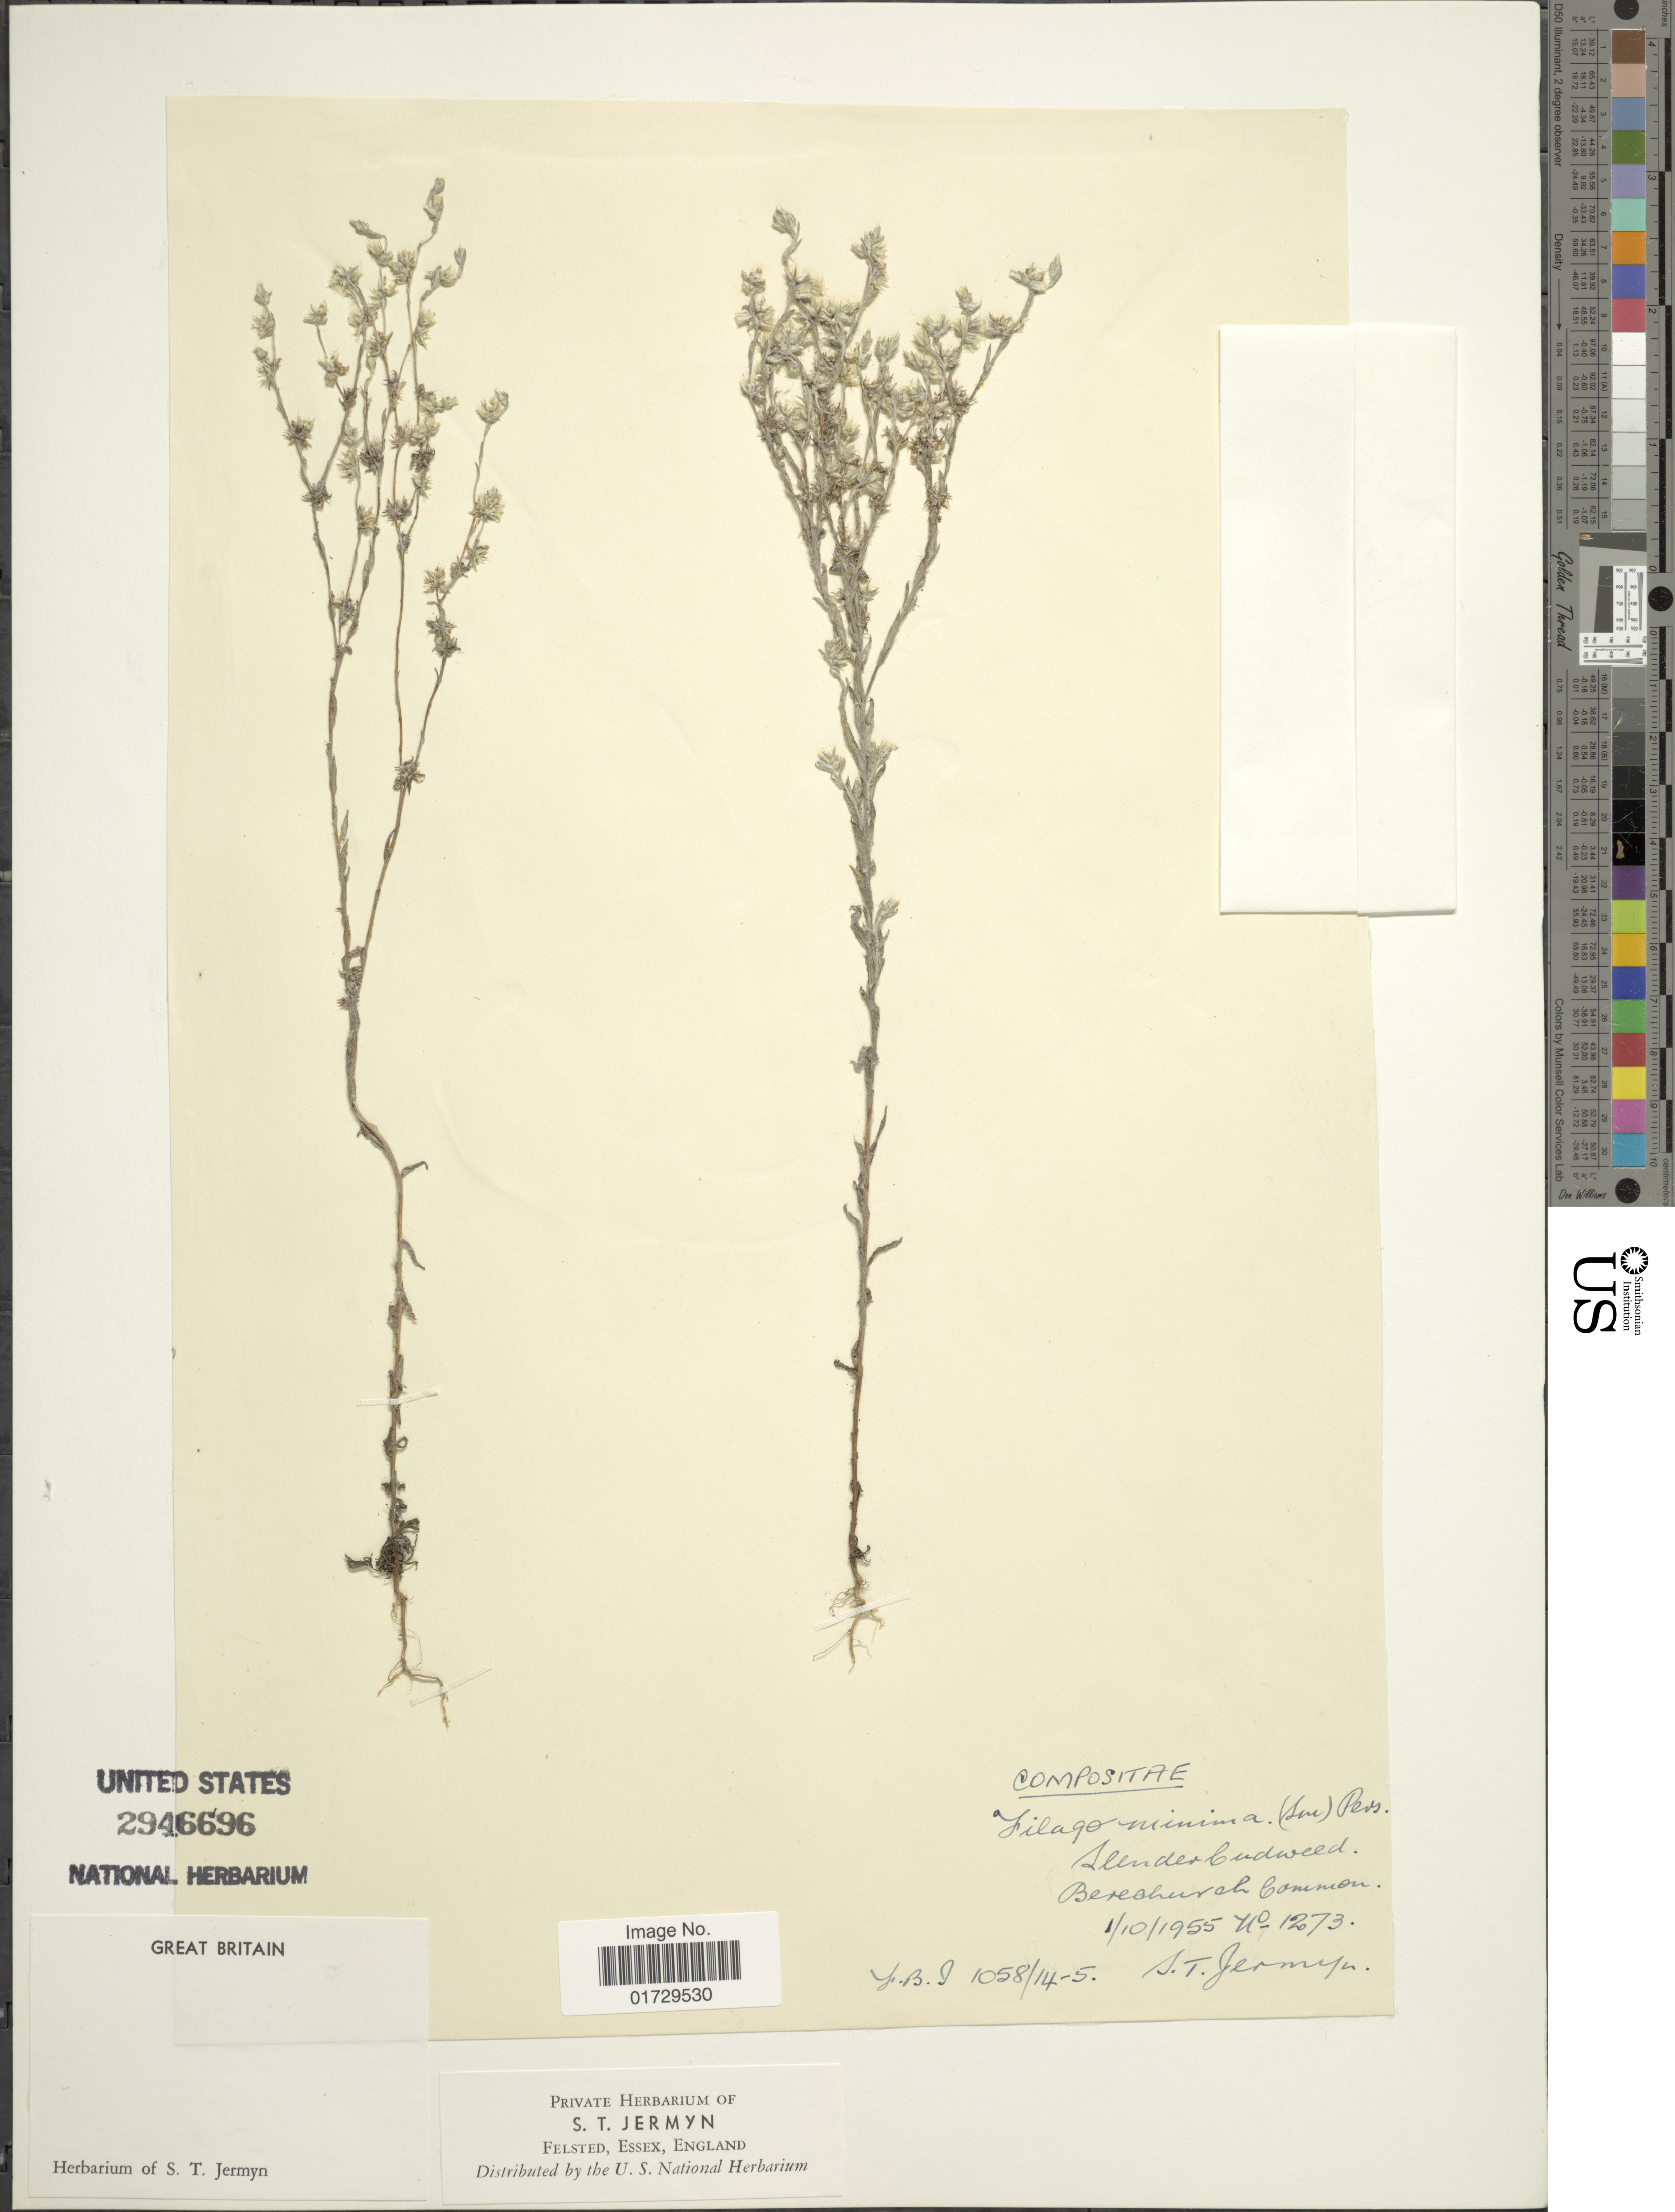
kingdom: Plantae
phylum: Tracheophyta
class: Magnoliopsida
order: Asterales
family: Asteraceae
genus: Filago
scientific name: Filago minima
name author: (Sm.) Pers.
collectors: S. Jermyn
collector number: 1273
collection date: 1955-10-01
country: United Kingdom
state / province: England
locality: Berechurch Common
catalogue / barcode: US 2946696